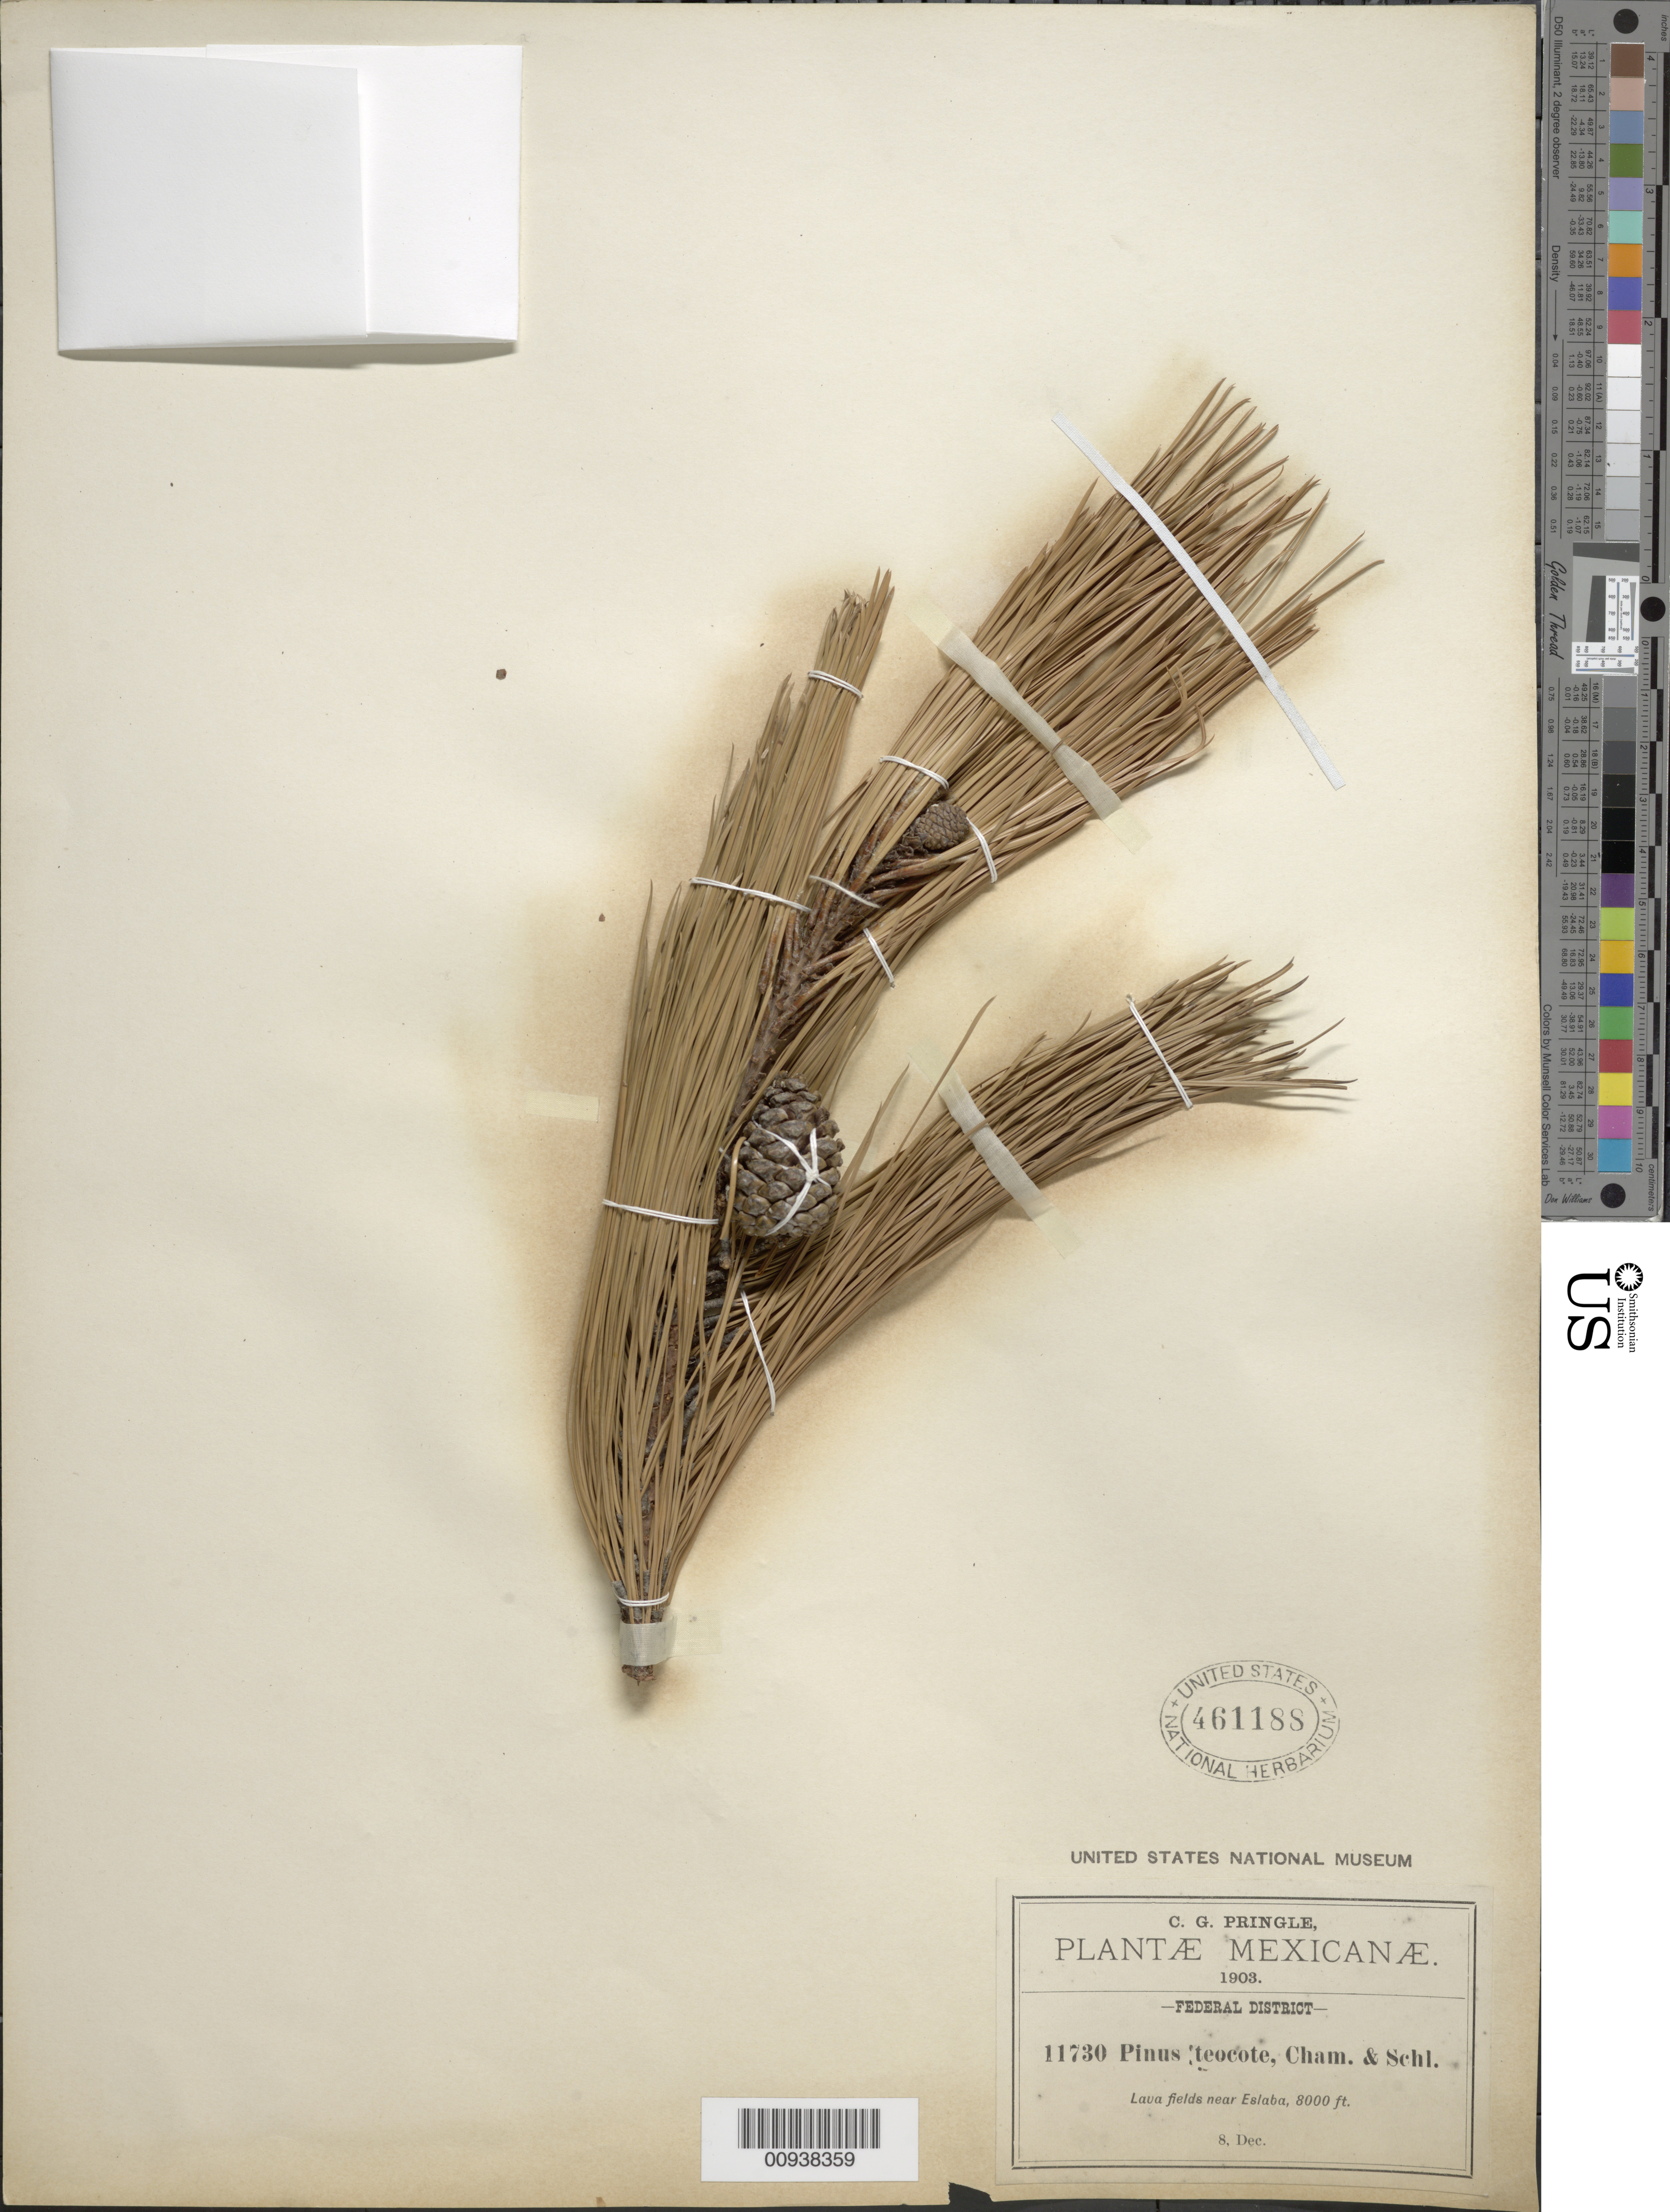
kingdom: Plantae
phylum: Tracheophyta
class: Pinopsida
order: Pinales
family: Pinaceae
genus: Pinus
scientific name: Pinus teocote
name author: Schltdl. & Cham.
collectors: C. G. Pringle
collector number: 11730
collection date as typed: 08 Dec 1903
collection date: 1903-12-08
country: Mexico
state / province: Distrito Federal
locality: Near Eslaba.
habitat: Lava fields.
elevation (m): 2438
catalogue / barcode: US 461188